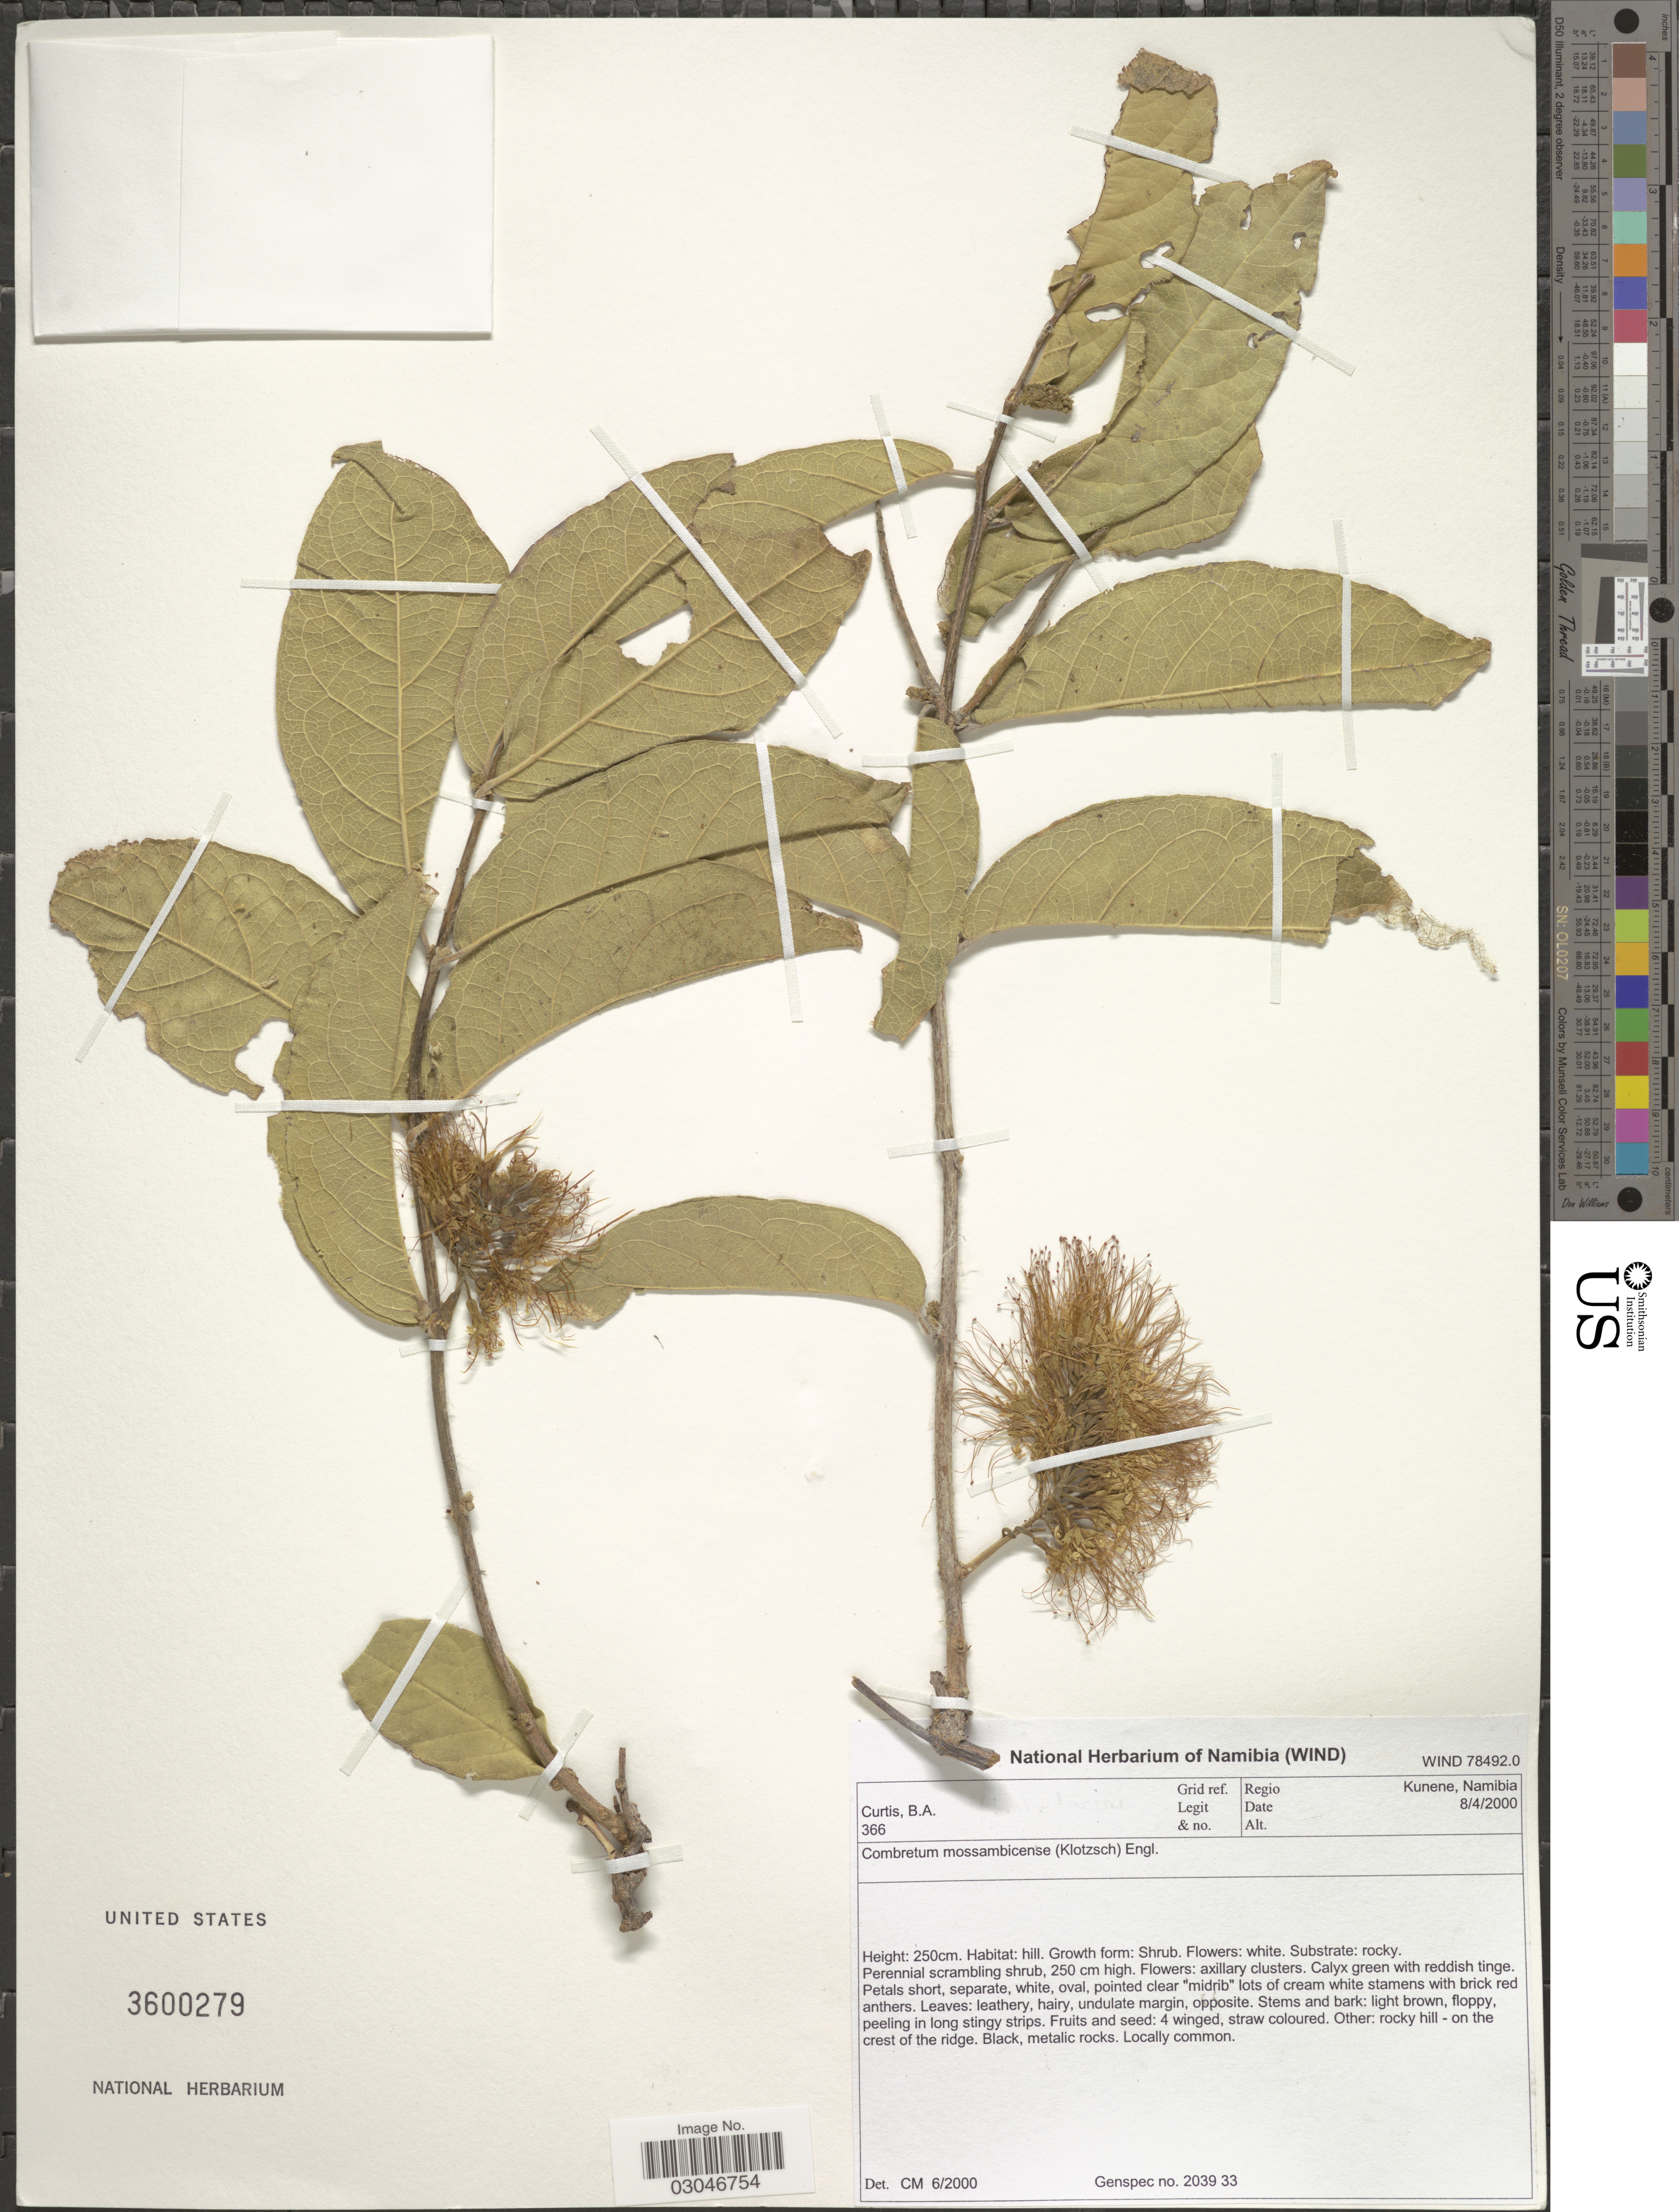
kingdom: Plantae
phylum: Tracheophyta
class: Magnoliopsida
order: Myrtales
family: Combretaceae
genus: Combretum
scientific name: Combretum mossambicense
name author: (Klotzsch) Engl.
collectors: B. A. Curtis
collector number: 366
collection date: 2000-04-08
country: Namibia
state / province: Kunene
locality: Regio Kunene, Namibia.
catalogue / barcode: US 3600279